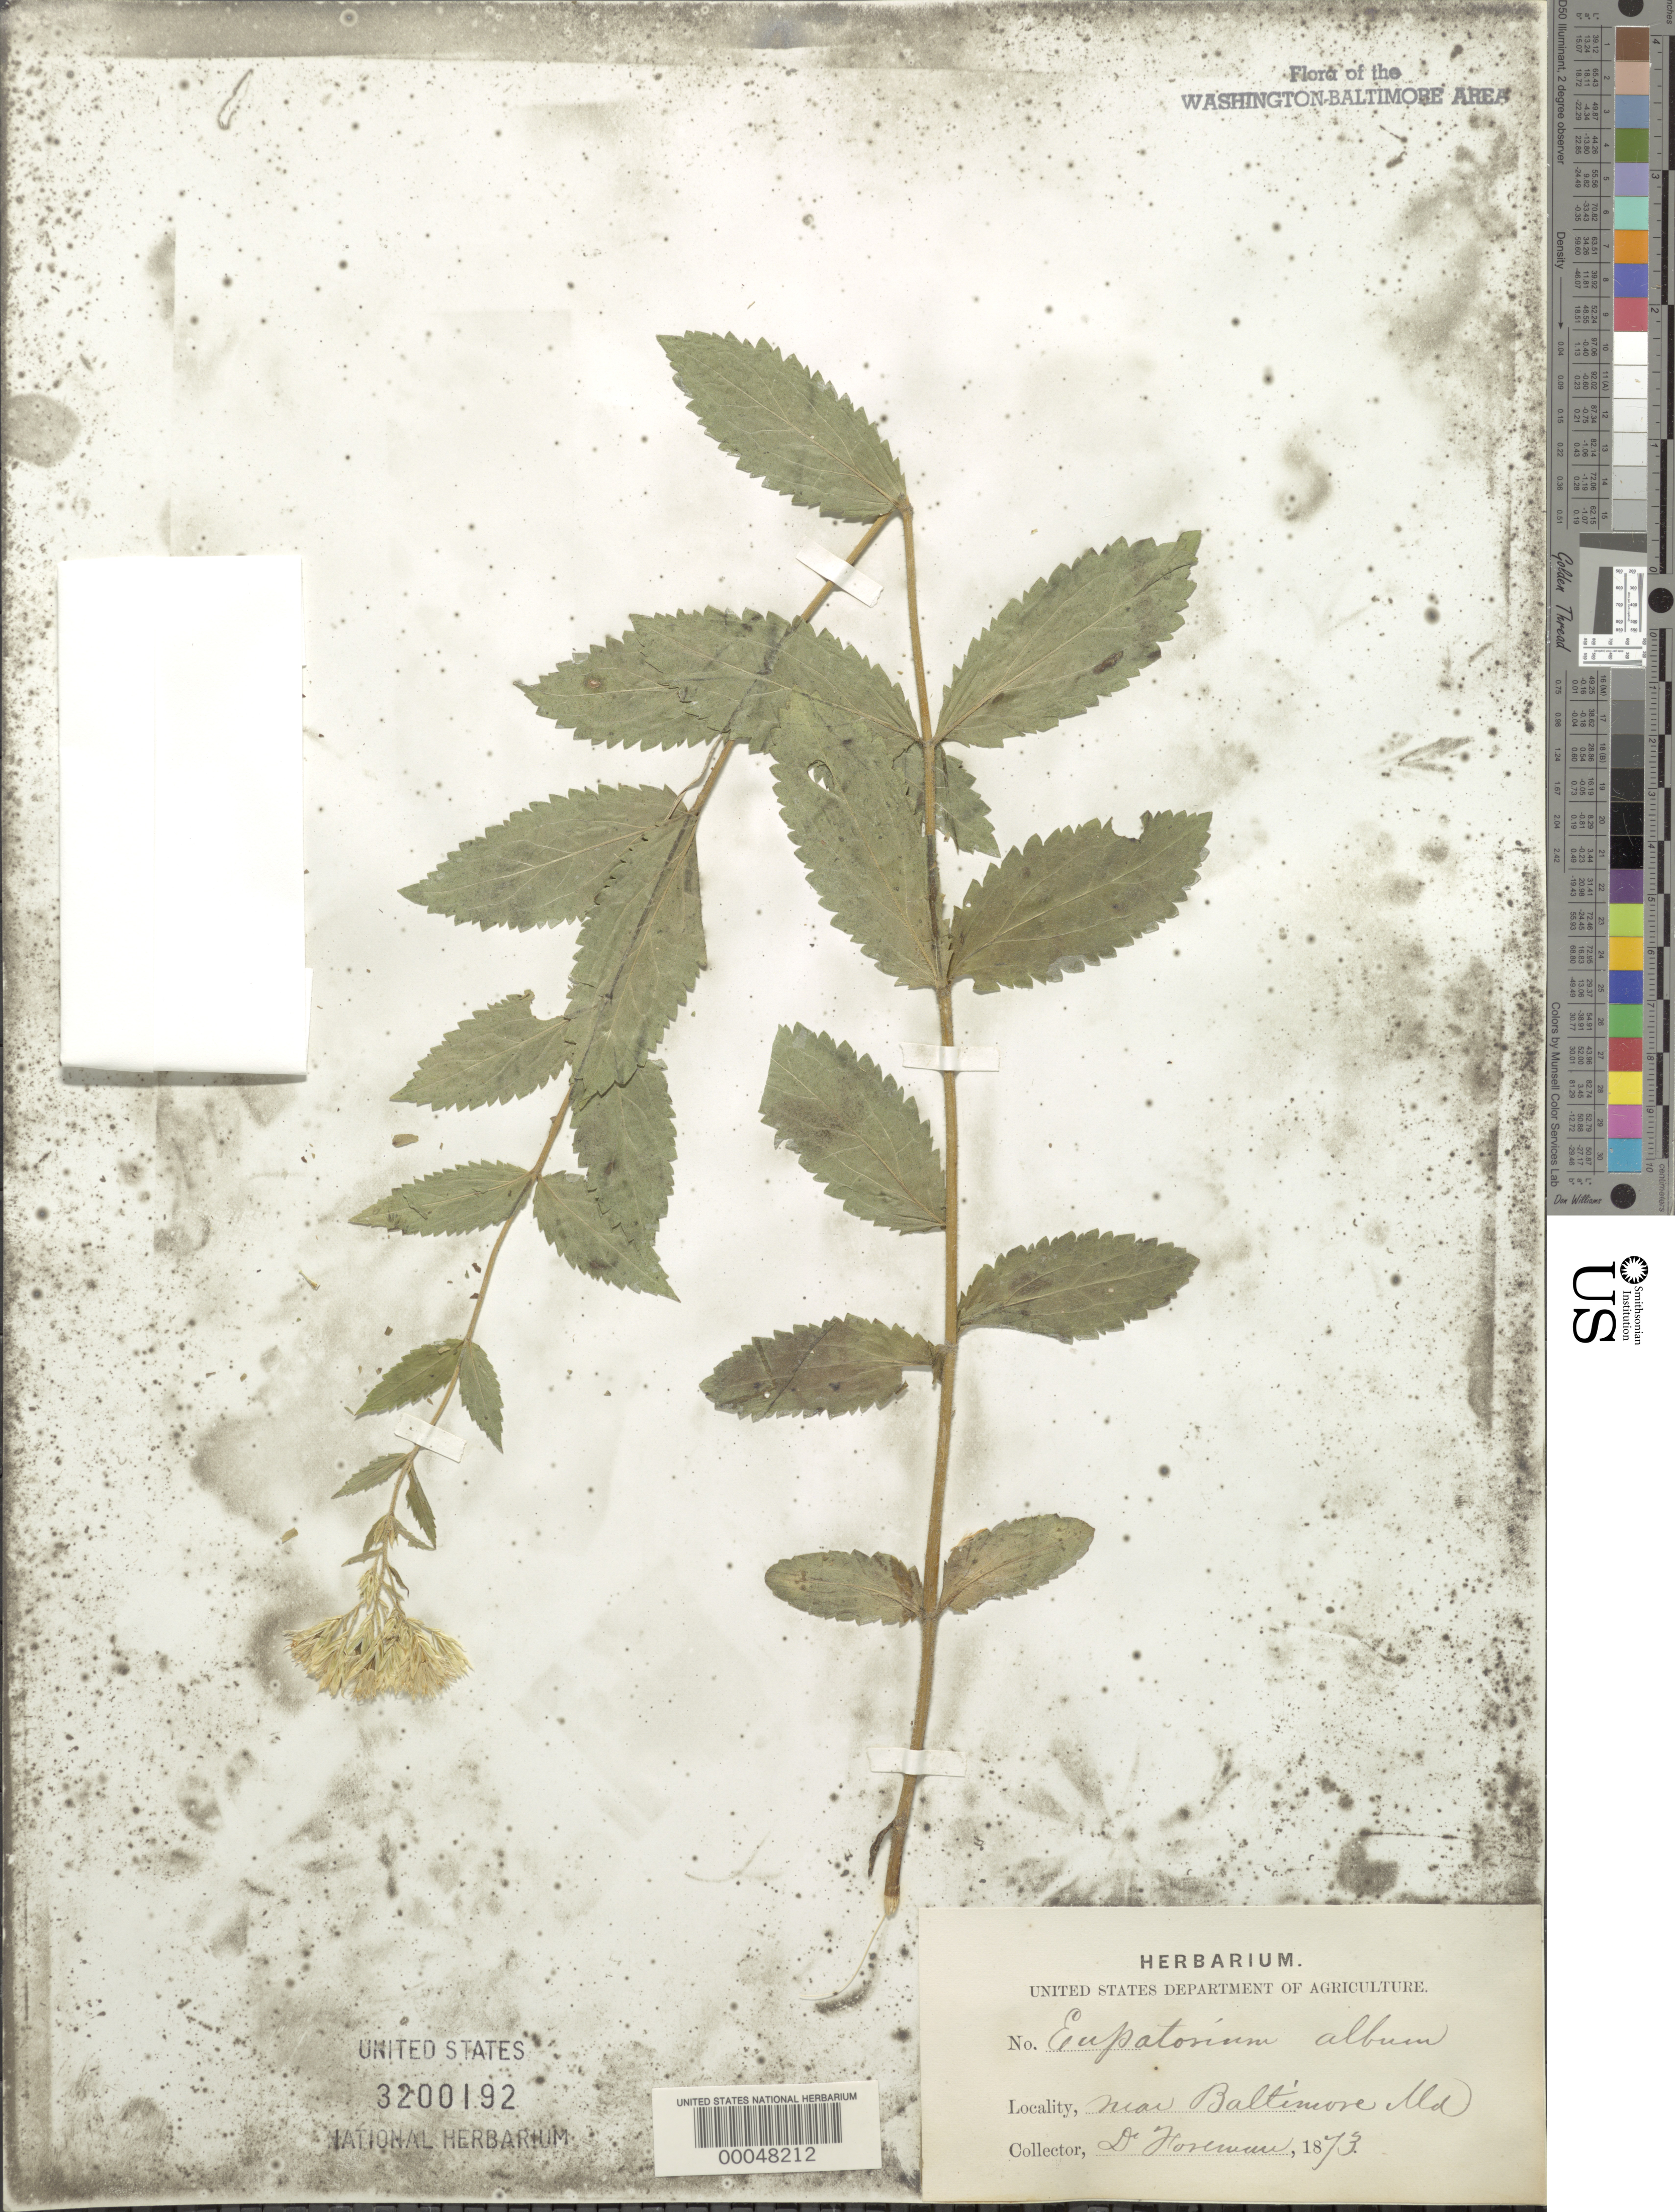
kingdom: Plantae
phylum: Tracheophyta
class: Magnoliopsida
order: Asterales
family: Asteraceae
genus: Eupatorium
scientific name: Eupatorium album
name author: L.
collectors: D. Foreman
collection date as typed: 1873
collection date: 1873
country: United States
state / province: Maryland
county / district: Baltimore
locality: Near Baltimore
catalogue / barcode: US 3200192